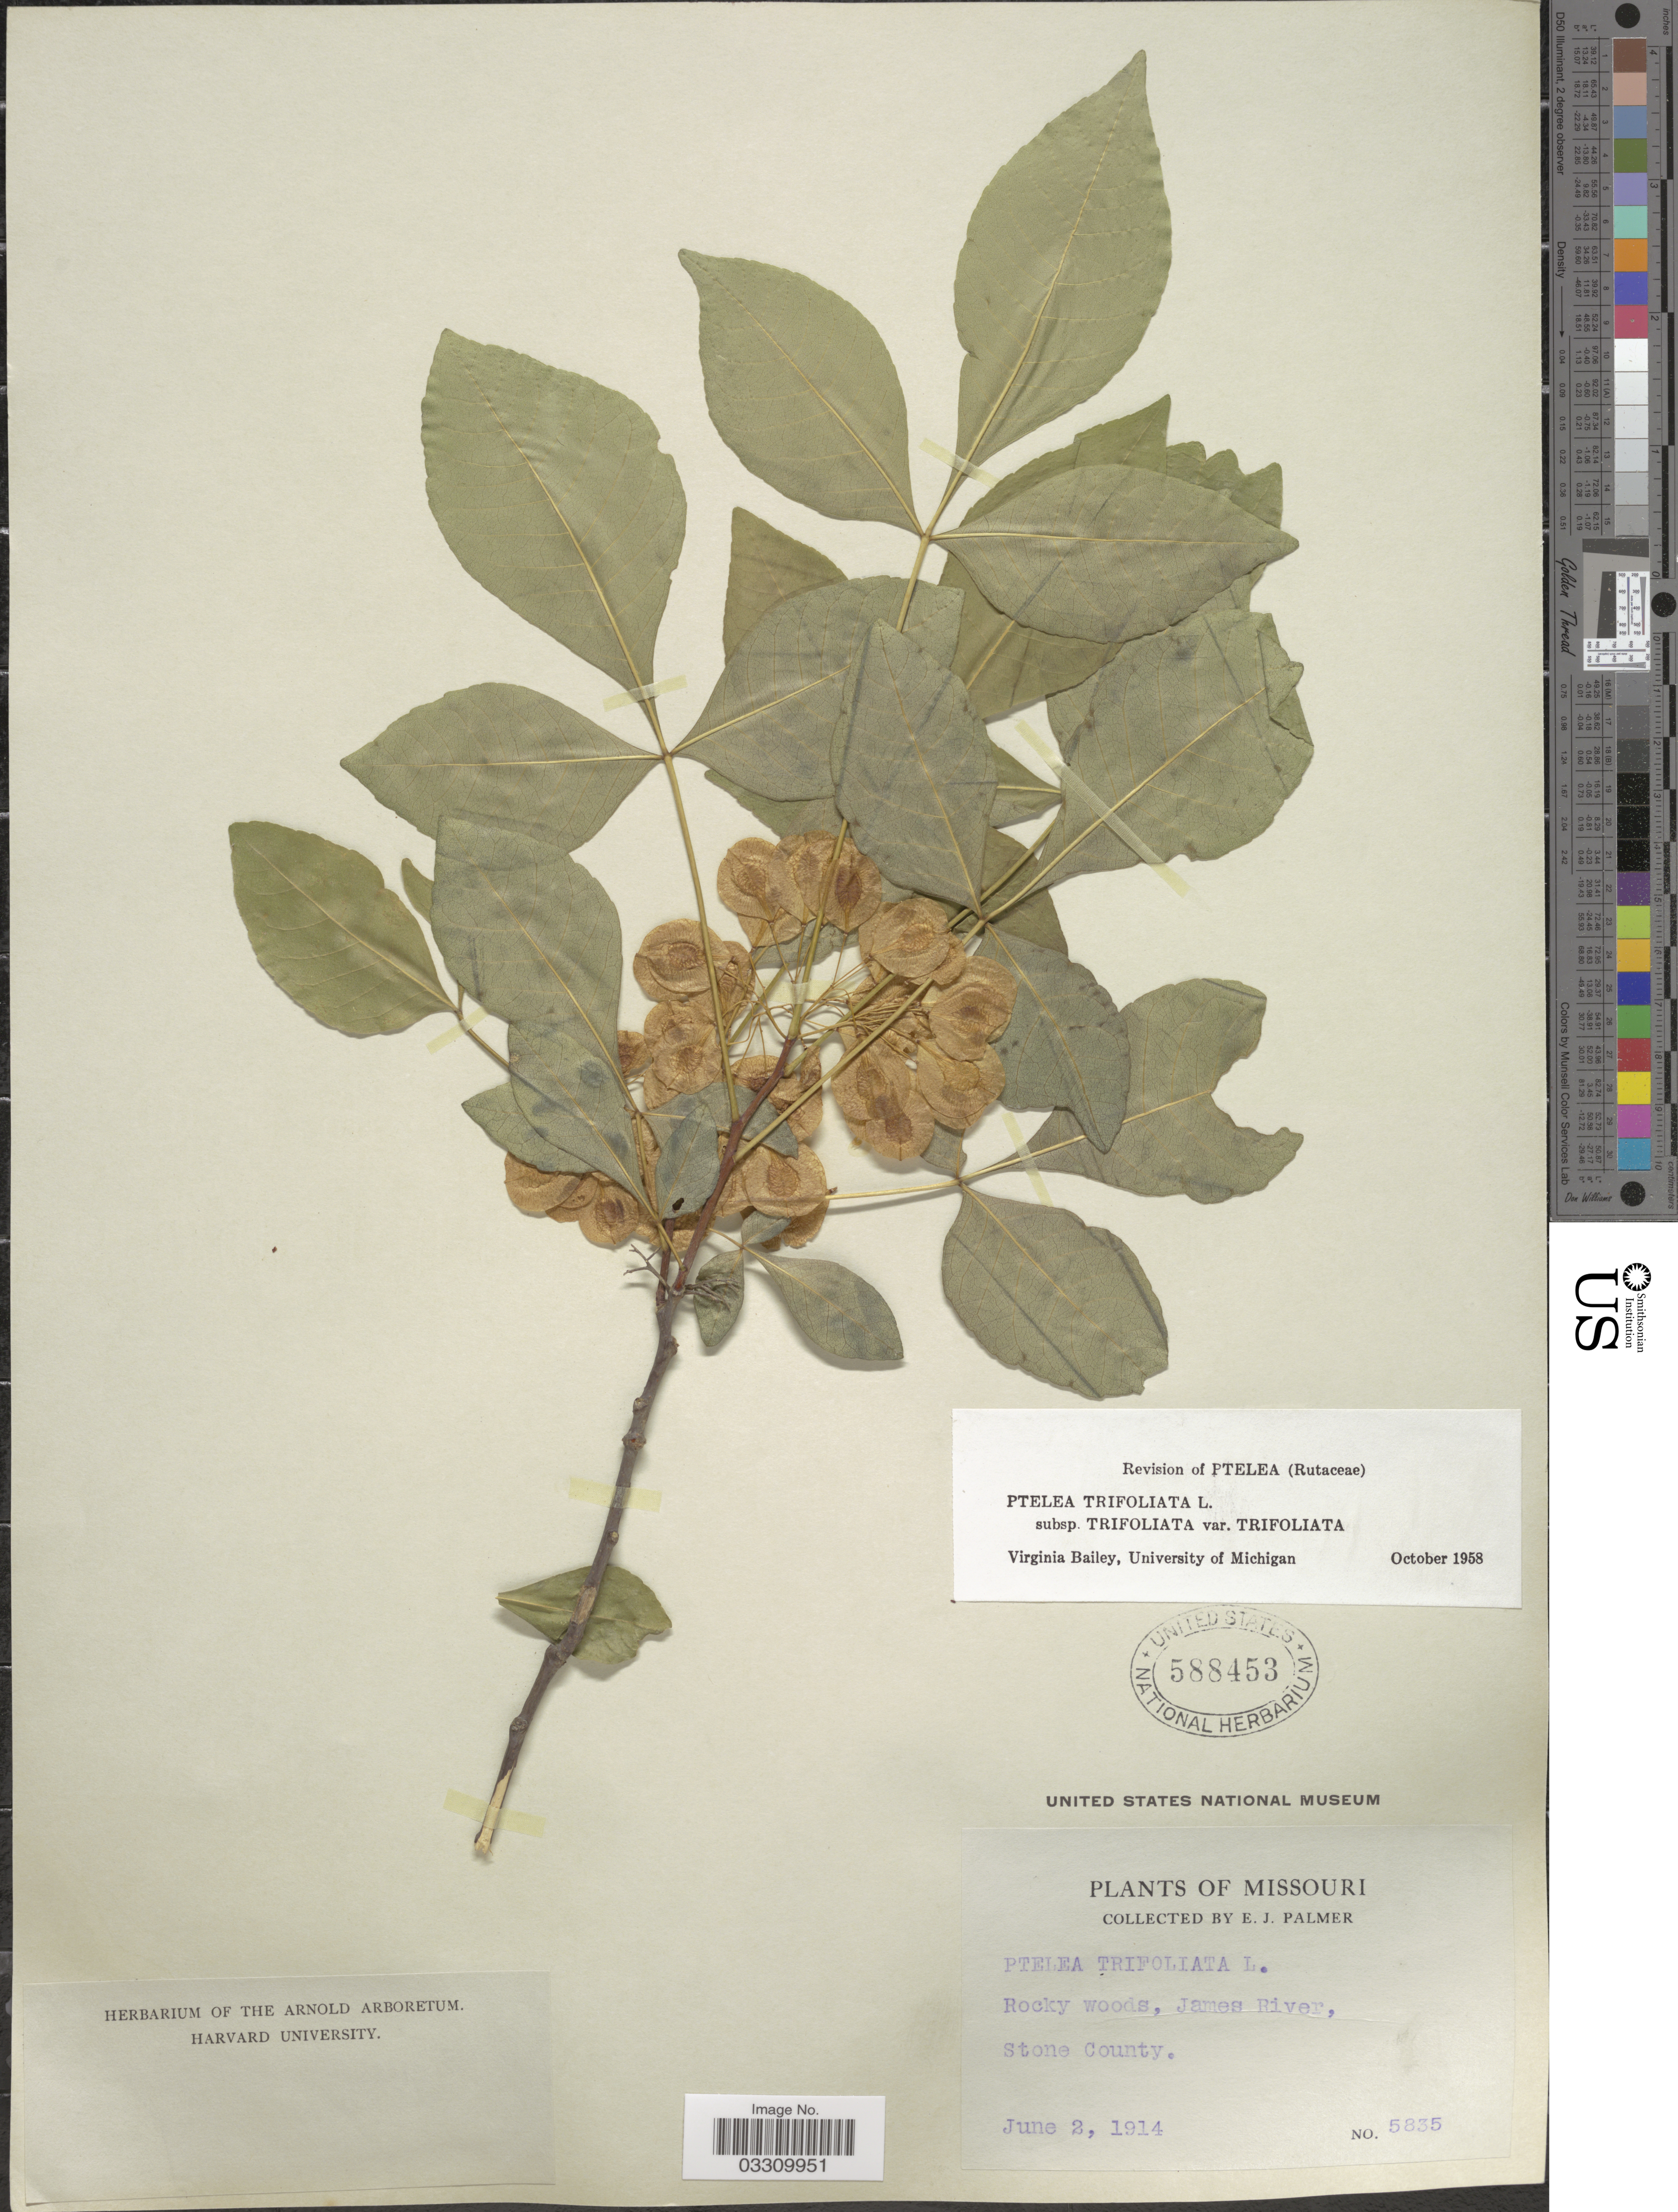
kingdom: Plantae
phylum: Tracheophyta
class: Magnoliopsida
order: Sapindales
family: Rutaceae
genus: Ptelea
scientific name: Ptelea trifoliata var. trifoliata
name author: L.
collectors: E. J. Palmer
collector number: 5835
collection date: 1914-06-02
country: United States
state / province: Missouri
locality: Rocky woods, James River, Stone County.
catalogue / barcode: US 588453